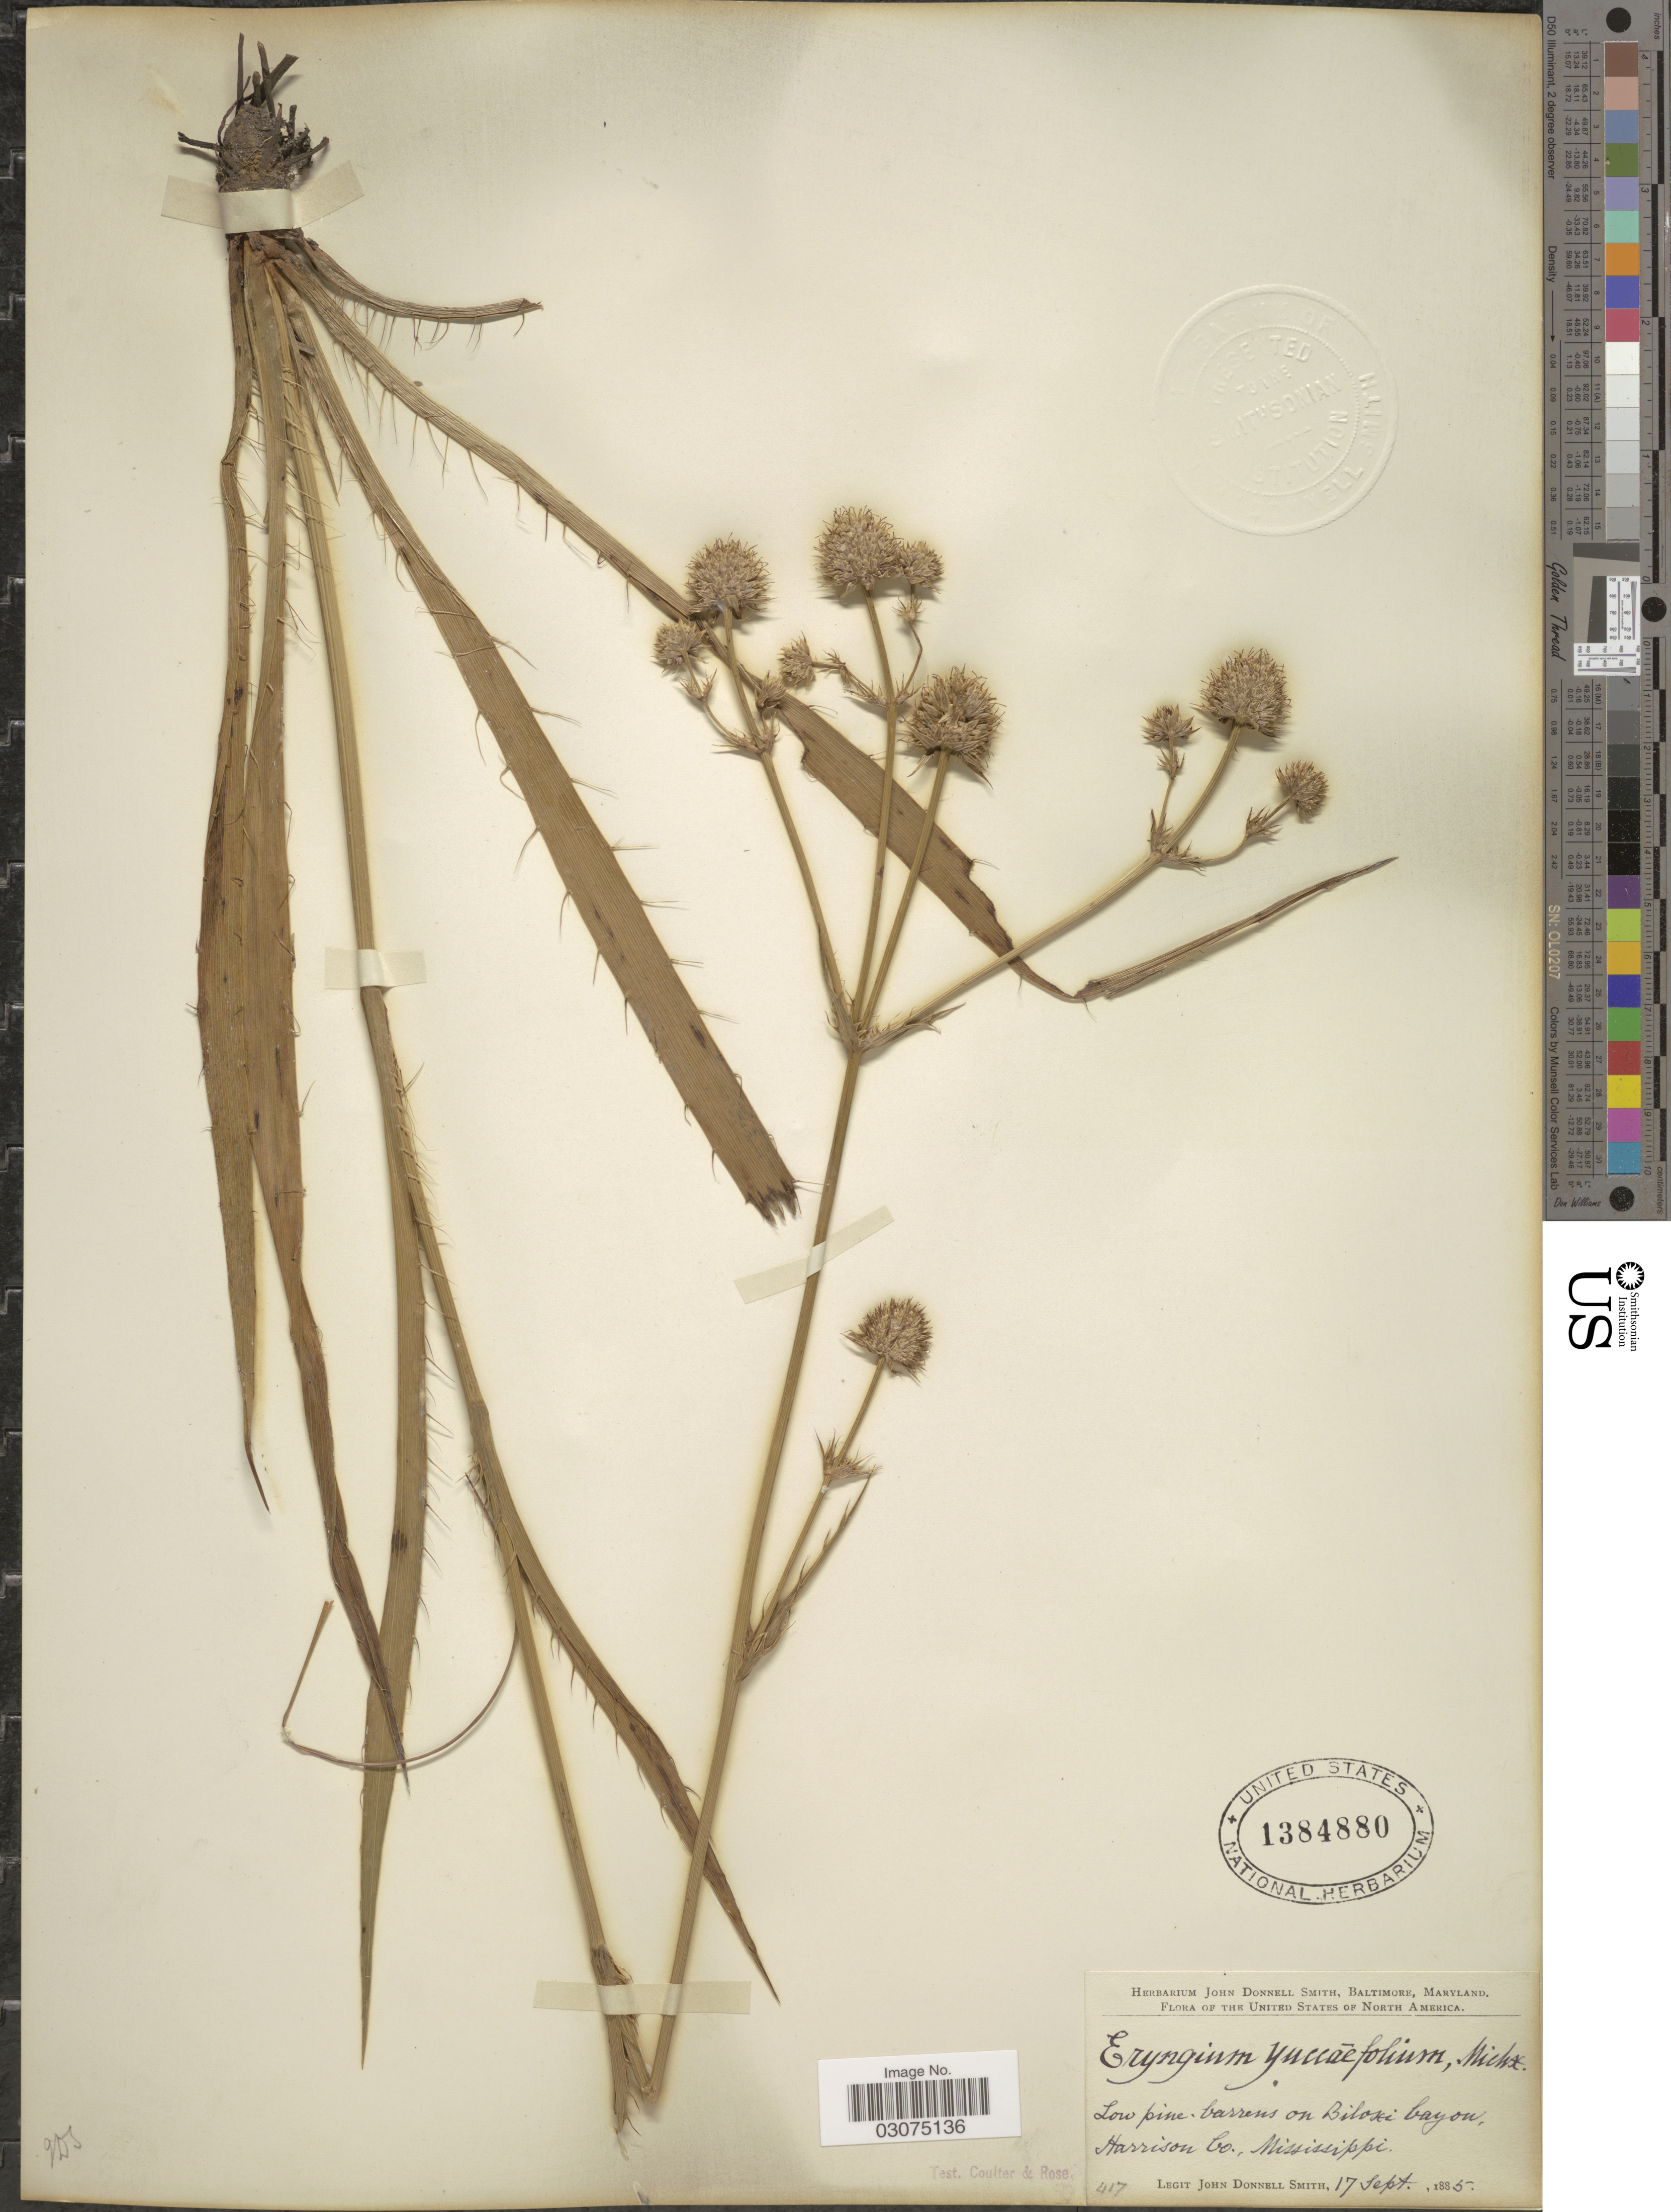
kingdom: Plantae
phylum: Tracheophyta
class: Magnoliopsida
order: Apiales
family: Apiaceae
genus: Eryngium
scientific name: Eryngium yuccifolium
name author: Michx.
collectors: J. Donnell Smith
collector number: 417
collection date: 1885-09-17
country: United States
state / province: Mississippi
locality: Low pine-barrens on Biloxi bayon, Harrison Co.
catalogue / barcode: US 1384880